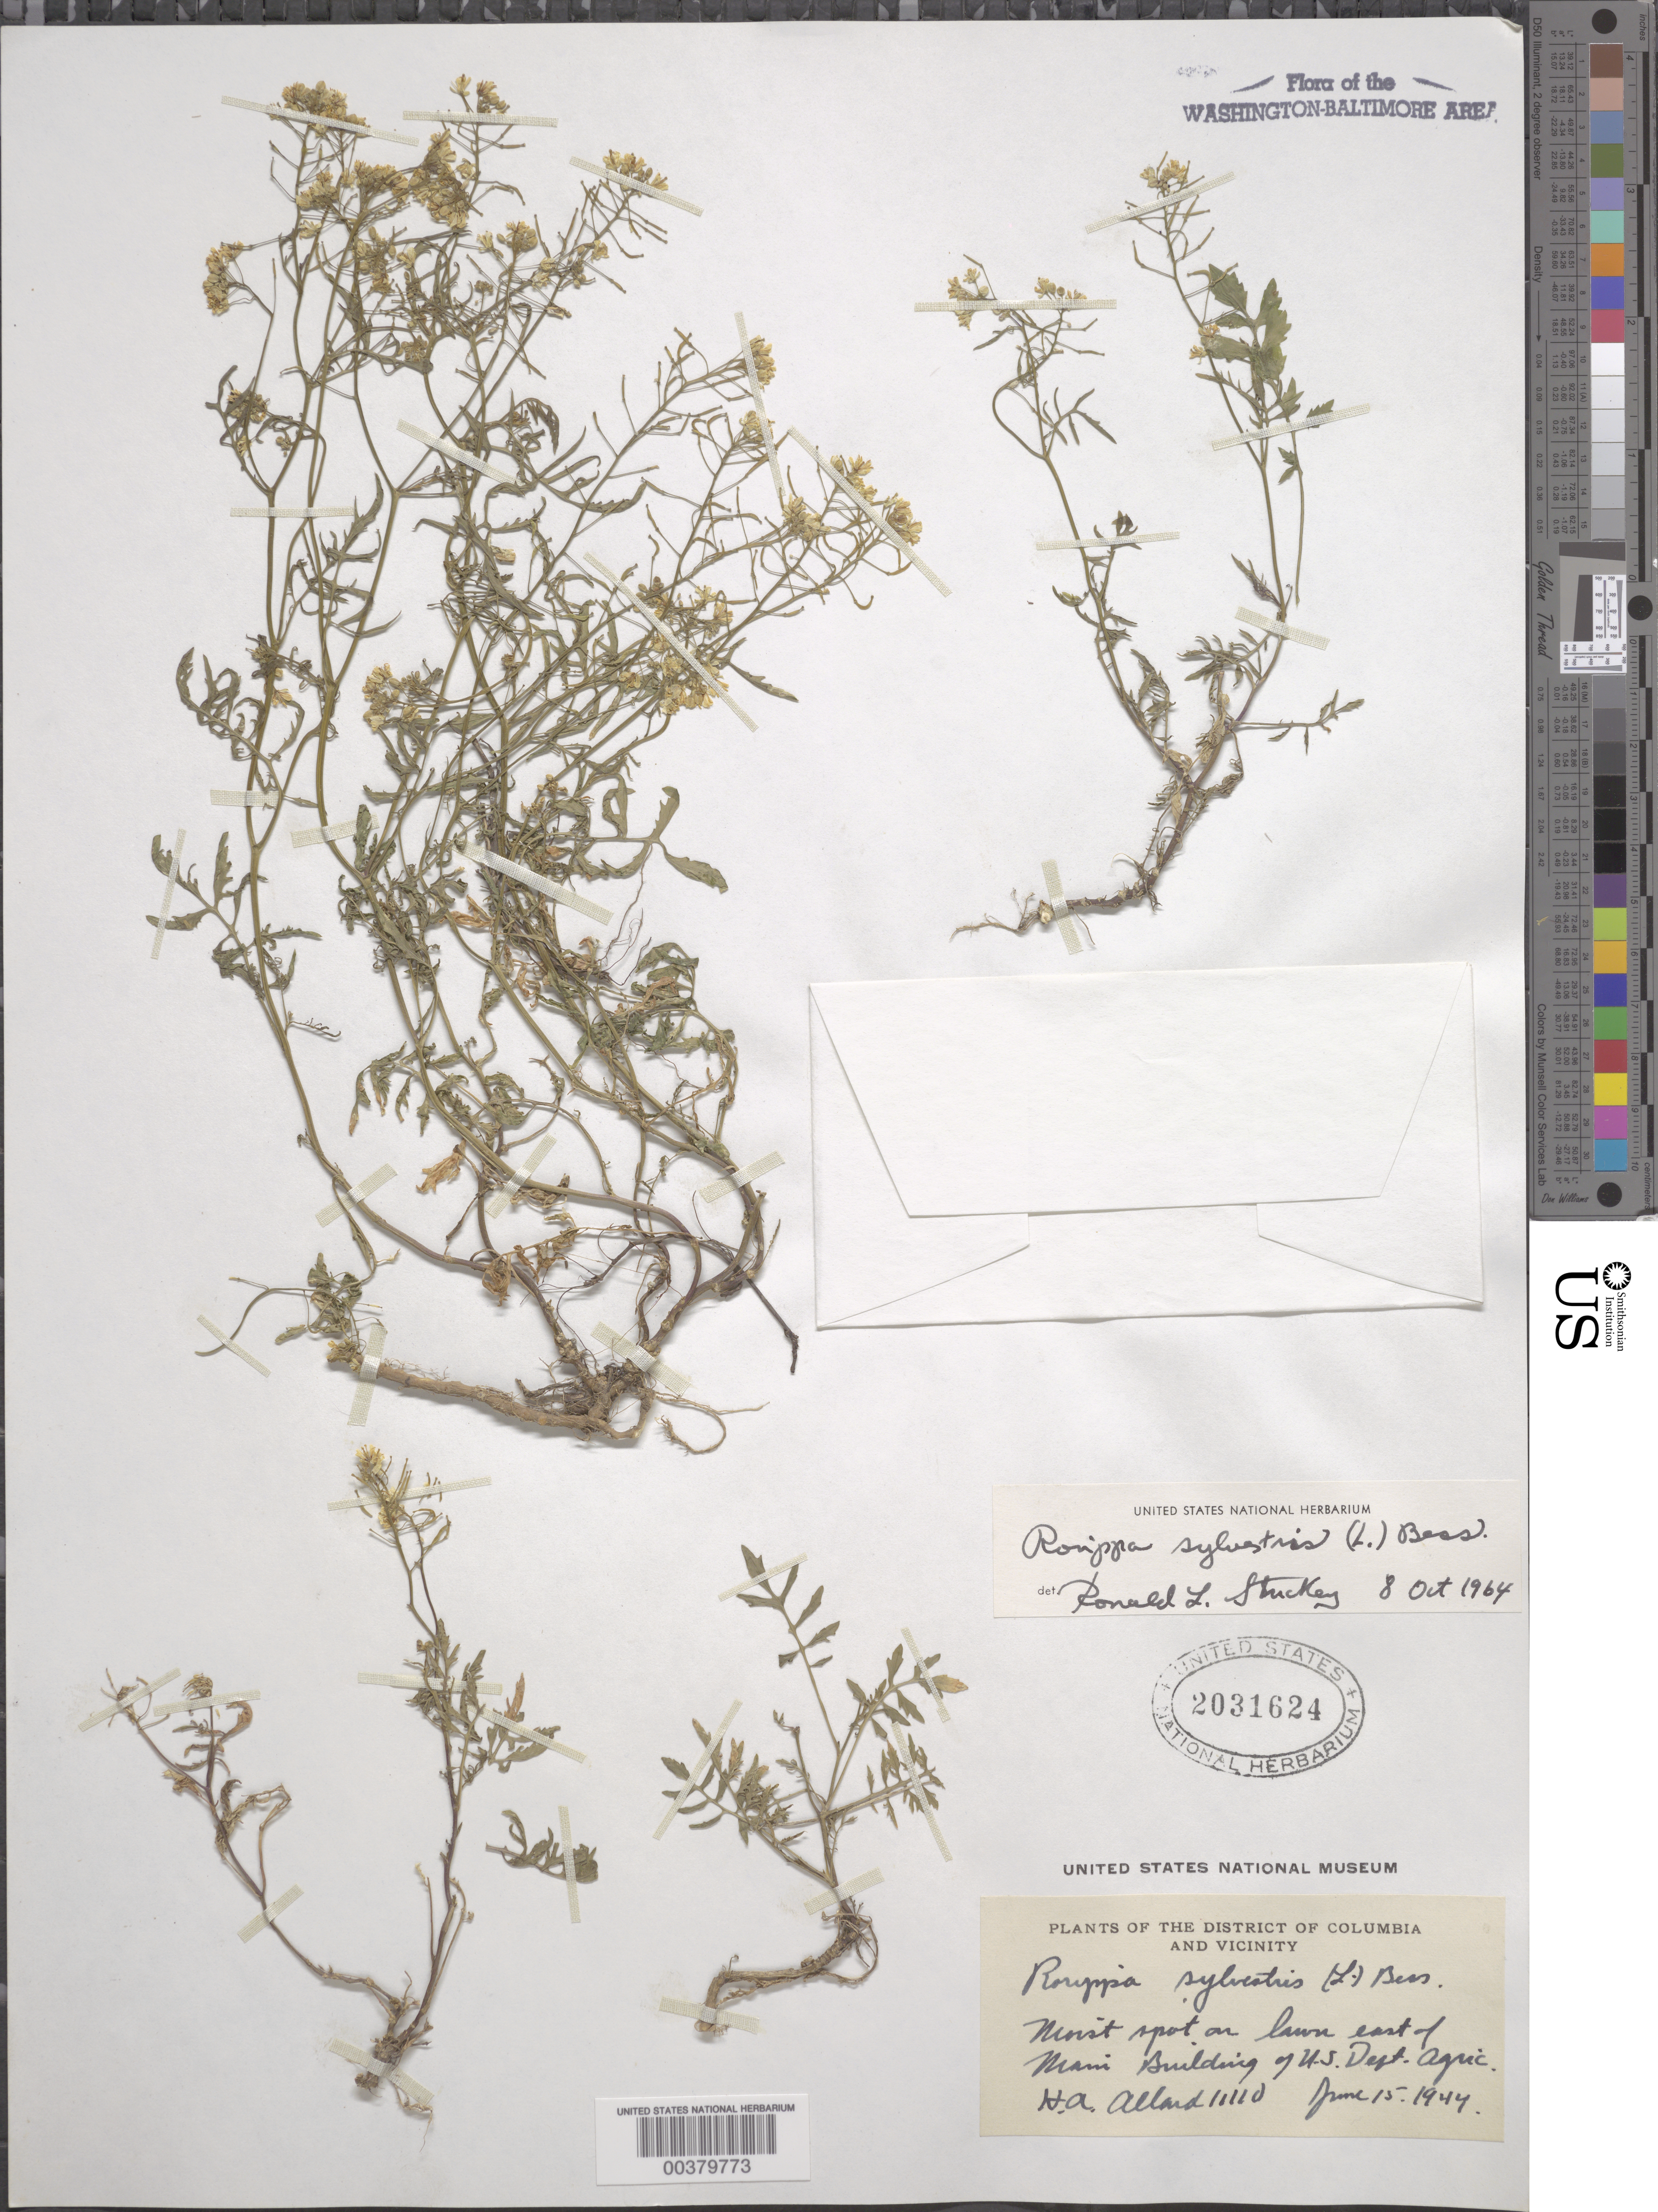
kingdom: Plantae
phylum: Tracheophyta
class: Magnoliopsida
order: Brassicales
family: Brassicaceae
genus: Rorippa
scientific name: Rorippa sylvestris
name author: (L.) Besser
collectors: H. A. Allard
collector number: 11110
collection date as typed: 15 Jun 1944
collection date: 1944-06-15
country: United States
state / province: District of Columbia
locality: E of main building, Agriculture Dept.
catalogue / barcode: US 2031624